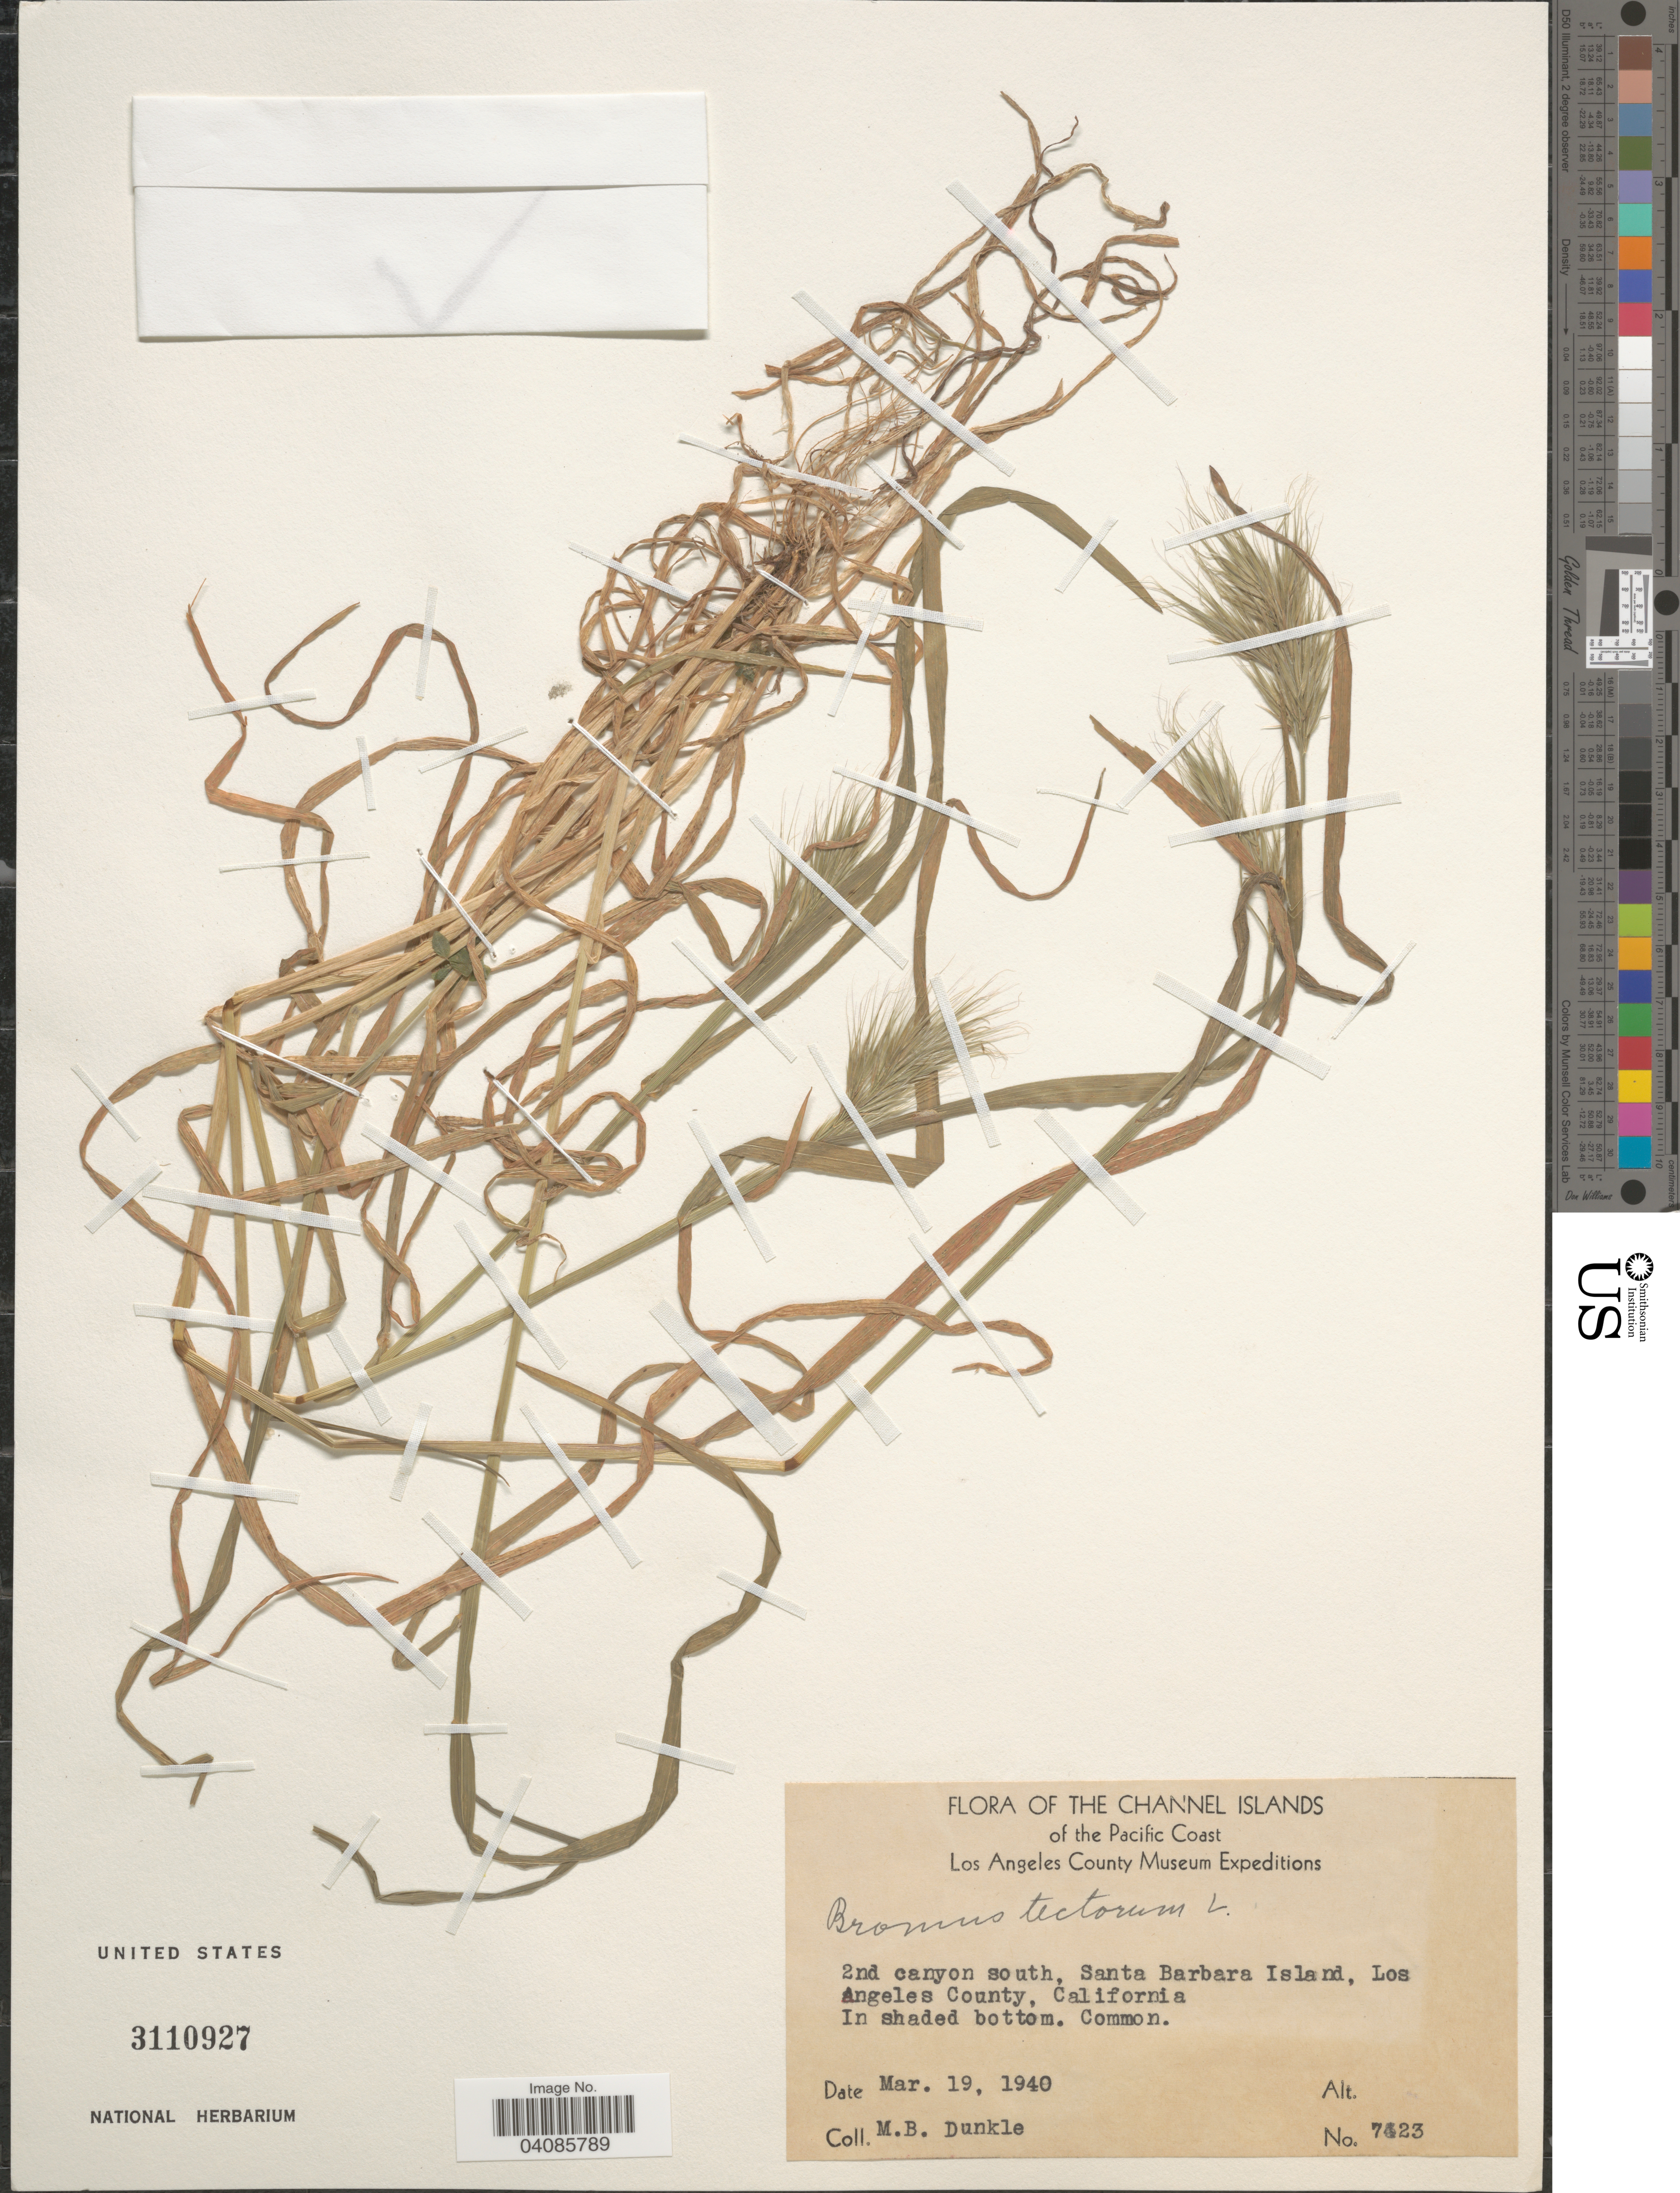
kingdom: Plantae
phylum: Tracheophyta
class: Liliopsida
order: Poales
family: Poaceae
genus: Bromus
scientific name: Bromus tectorum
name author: L.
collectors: M. Dunkle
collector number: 7423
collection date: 1940-03-19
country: United States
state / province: California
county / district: Los Angeles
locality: Channel Islands of the Pacific Coast. Los Angeles County Museum Expeditions. 2nd canyon south, Santa Barbara Island, Los Angeles County. In shaded bottom. Common.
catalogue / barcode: US 3110927